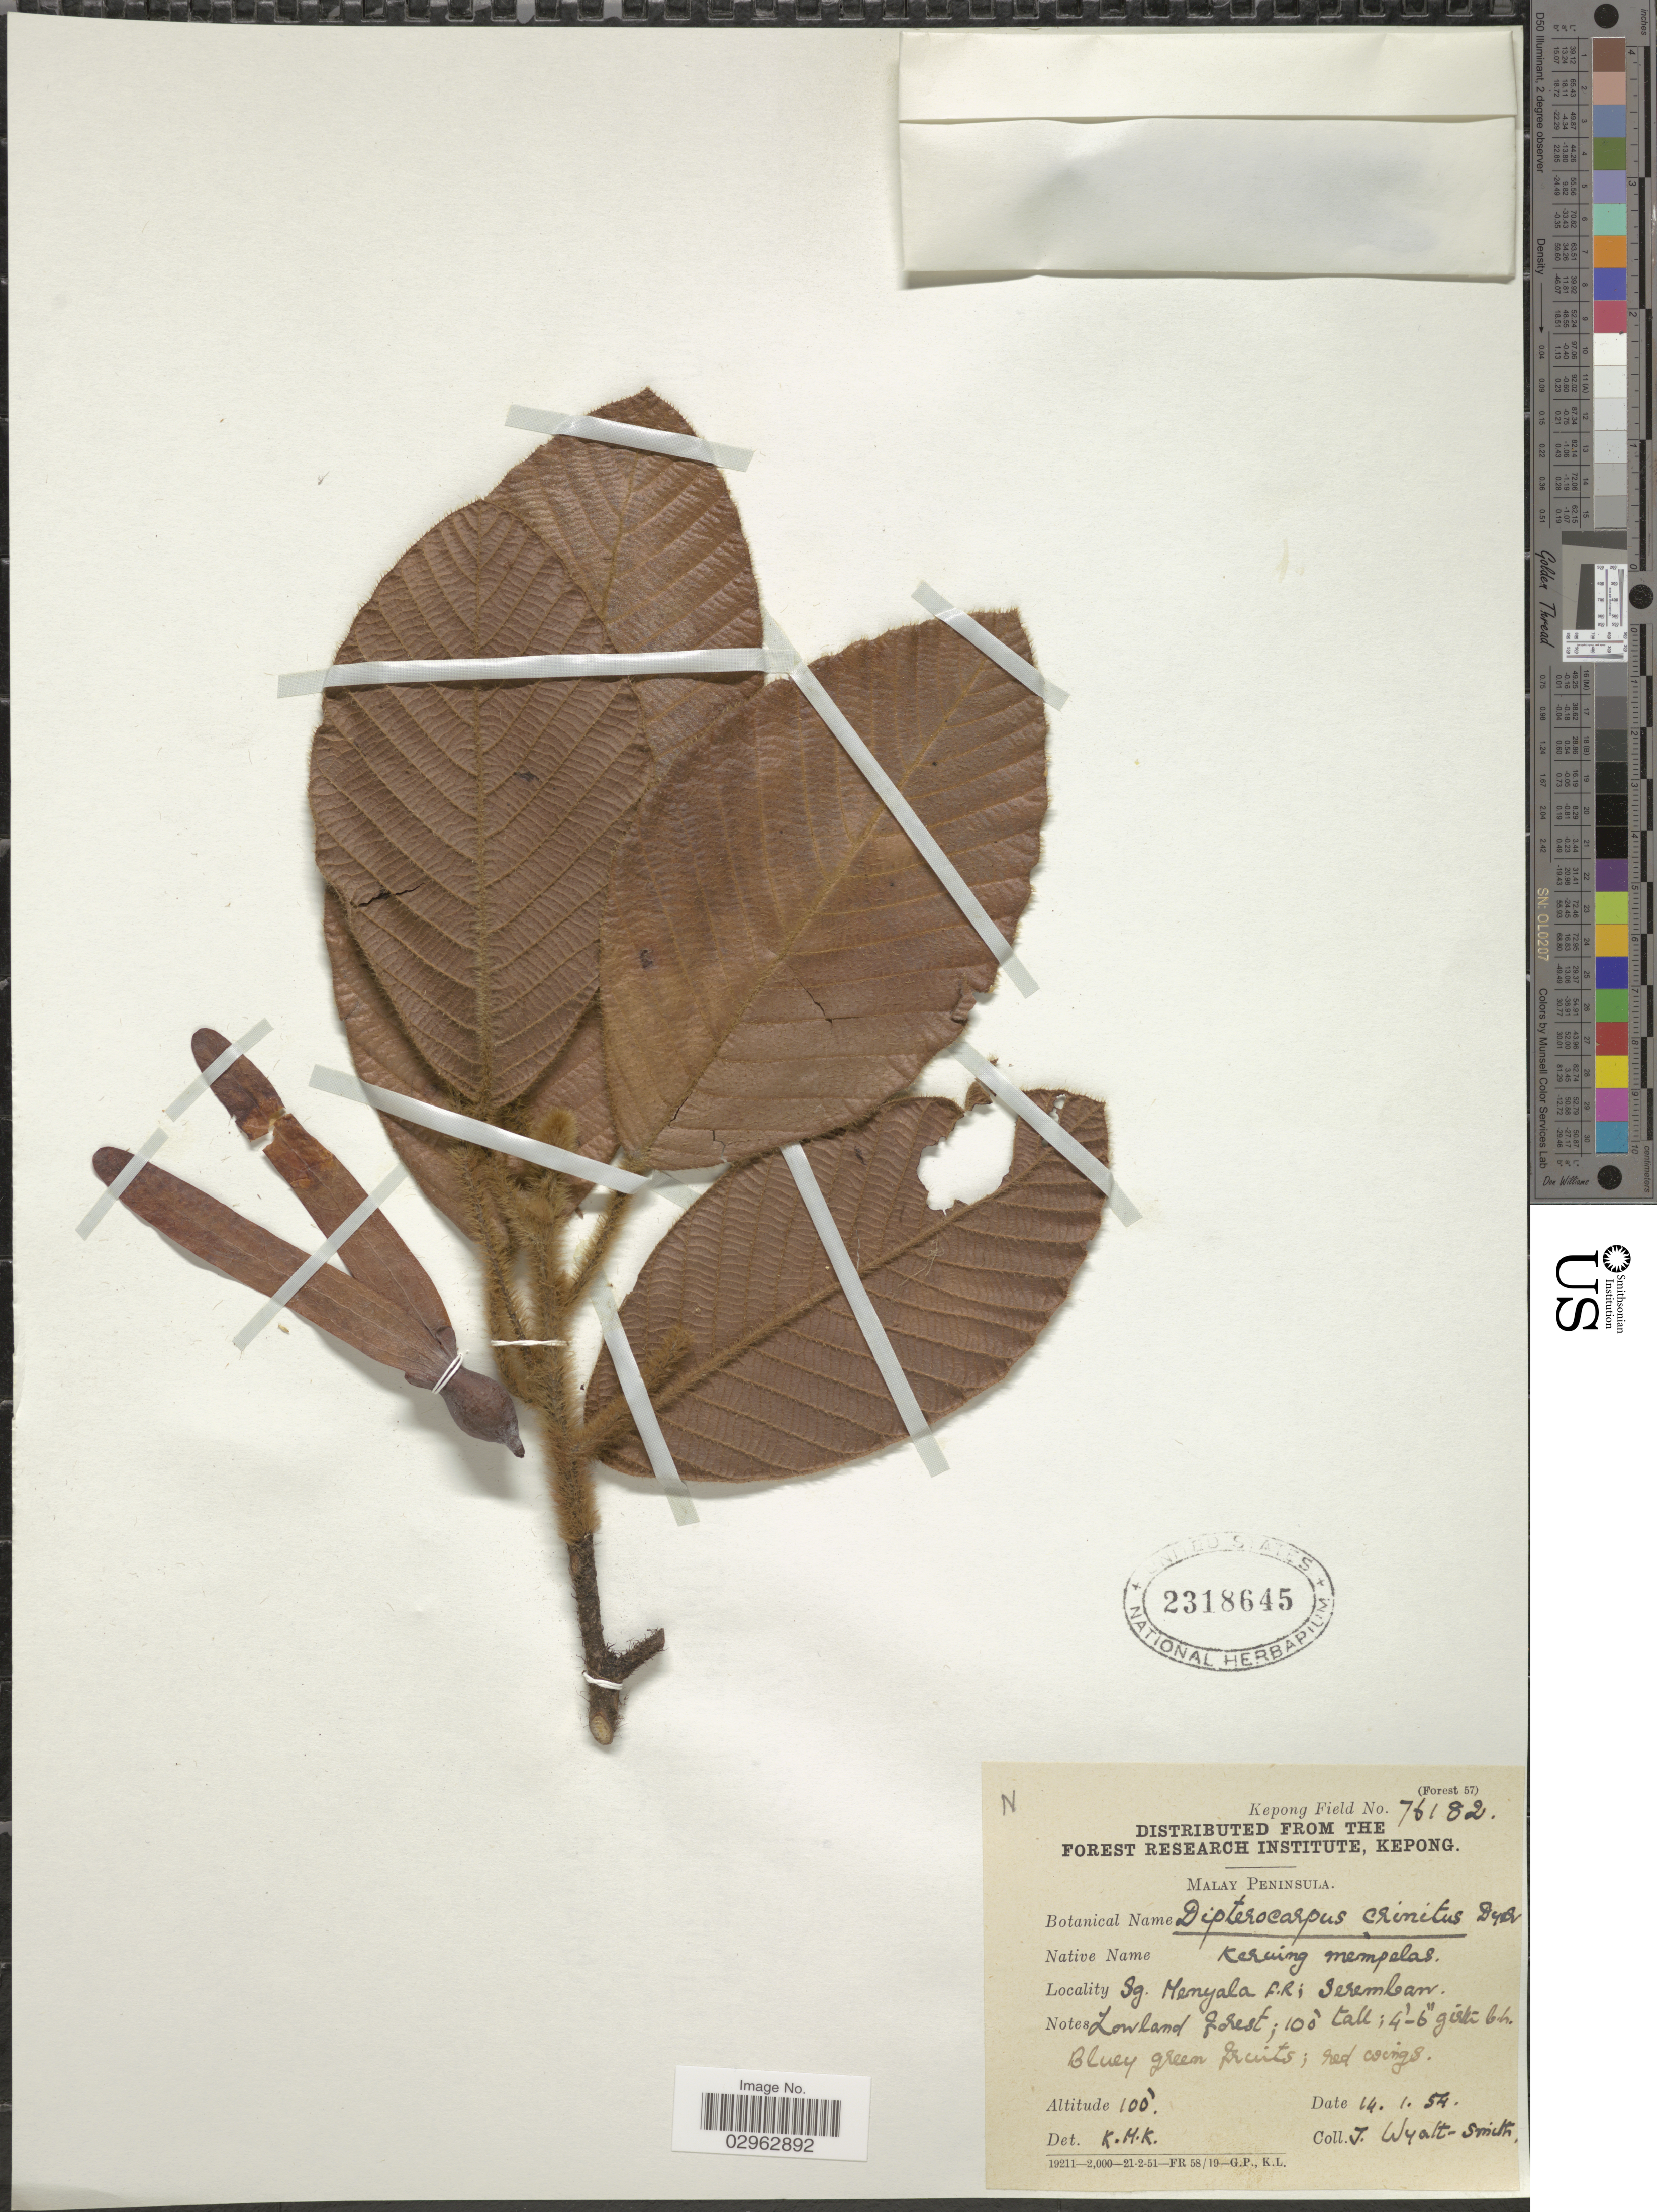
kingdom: Plantae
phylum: Tracheophyta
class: Magnoliopsida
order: Malvales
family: Dipterocarpaceae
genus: Dipterocarpus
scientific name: Dipterocarpus crinitus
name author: Dyer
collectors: J. Wyatt-Smith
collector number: Kepong Field 76182 ?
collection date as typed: Transcribed d/m/y: 14/1/54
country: Malaysia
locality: Malay Peninsula. Sg. Memyala F.R.; Seremban.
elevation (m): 30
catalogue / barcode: US 2318645